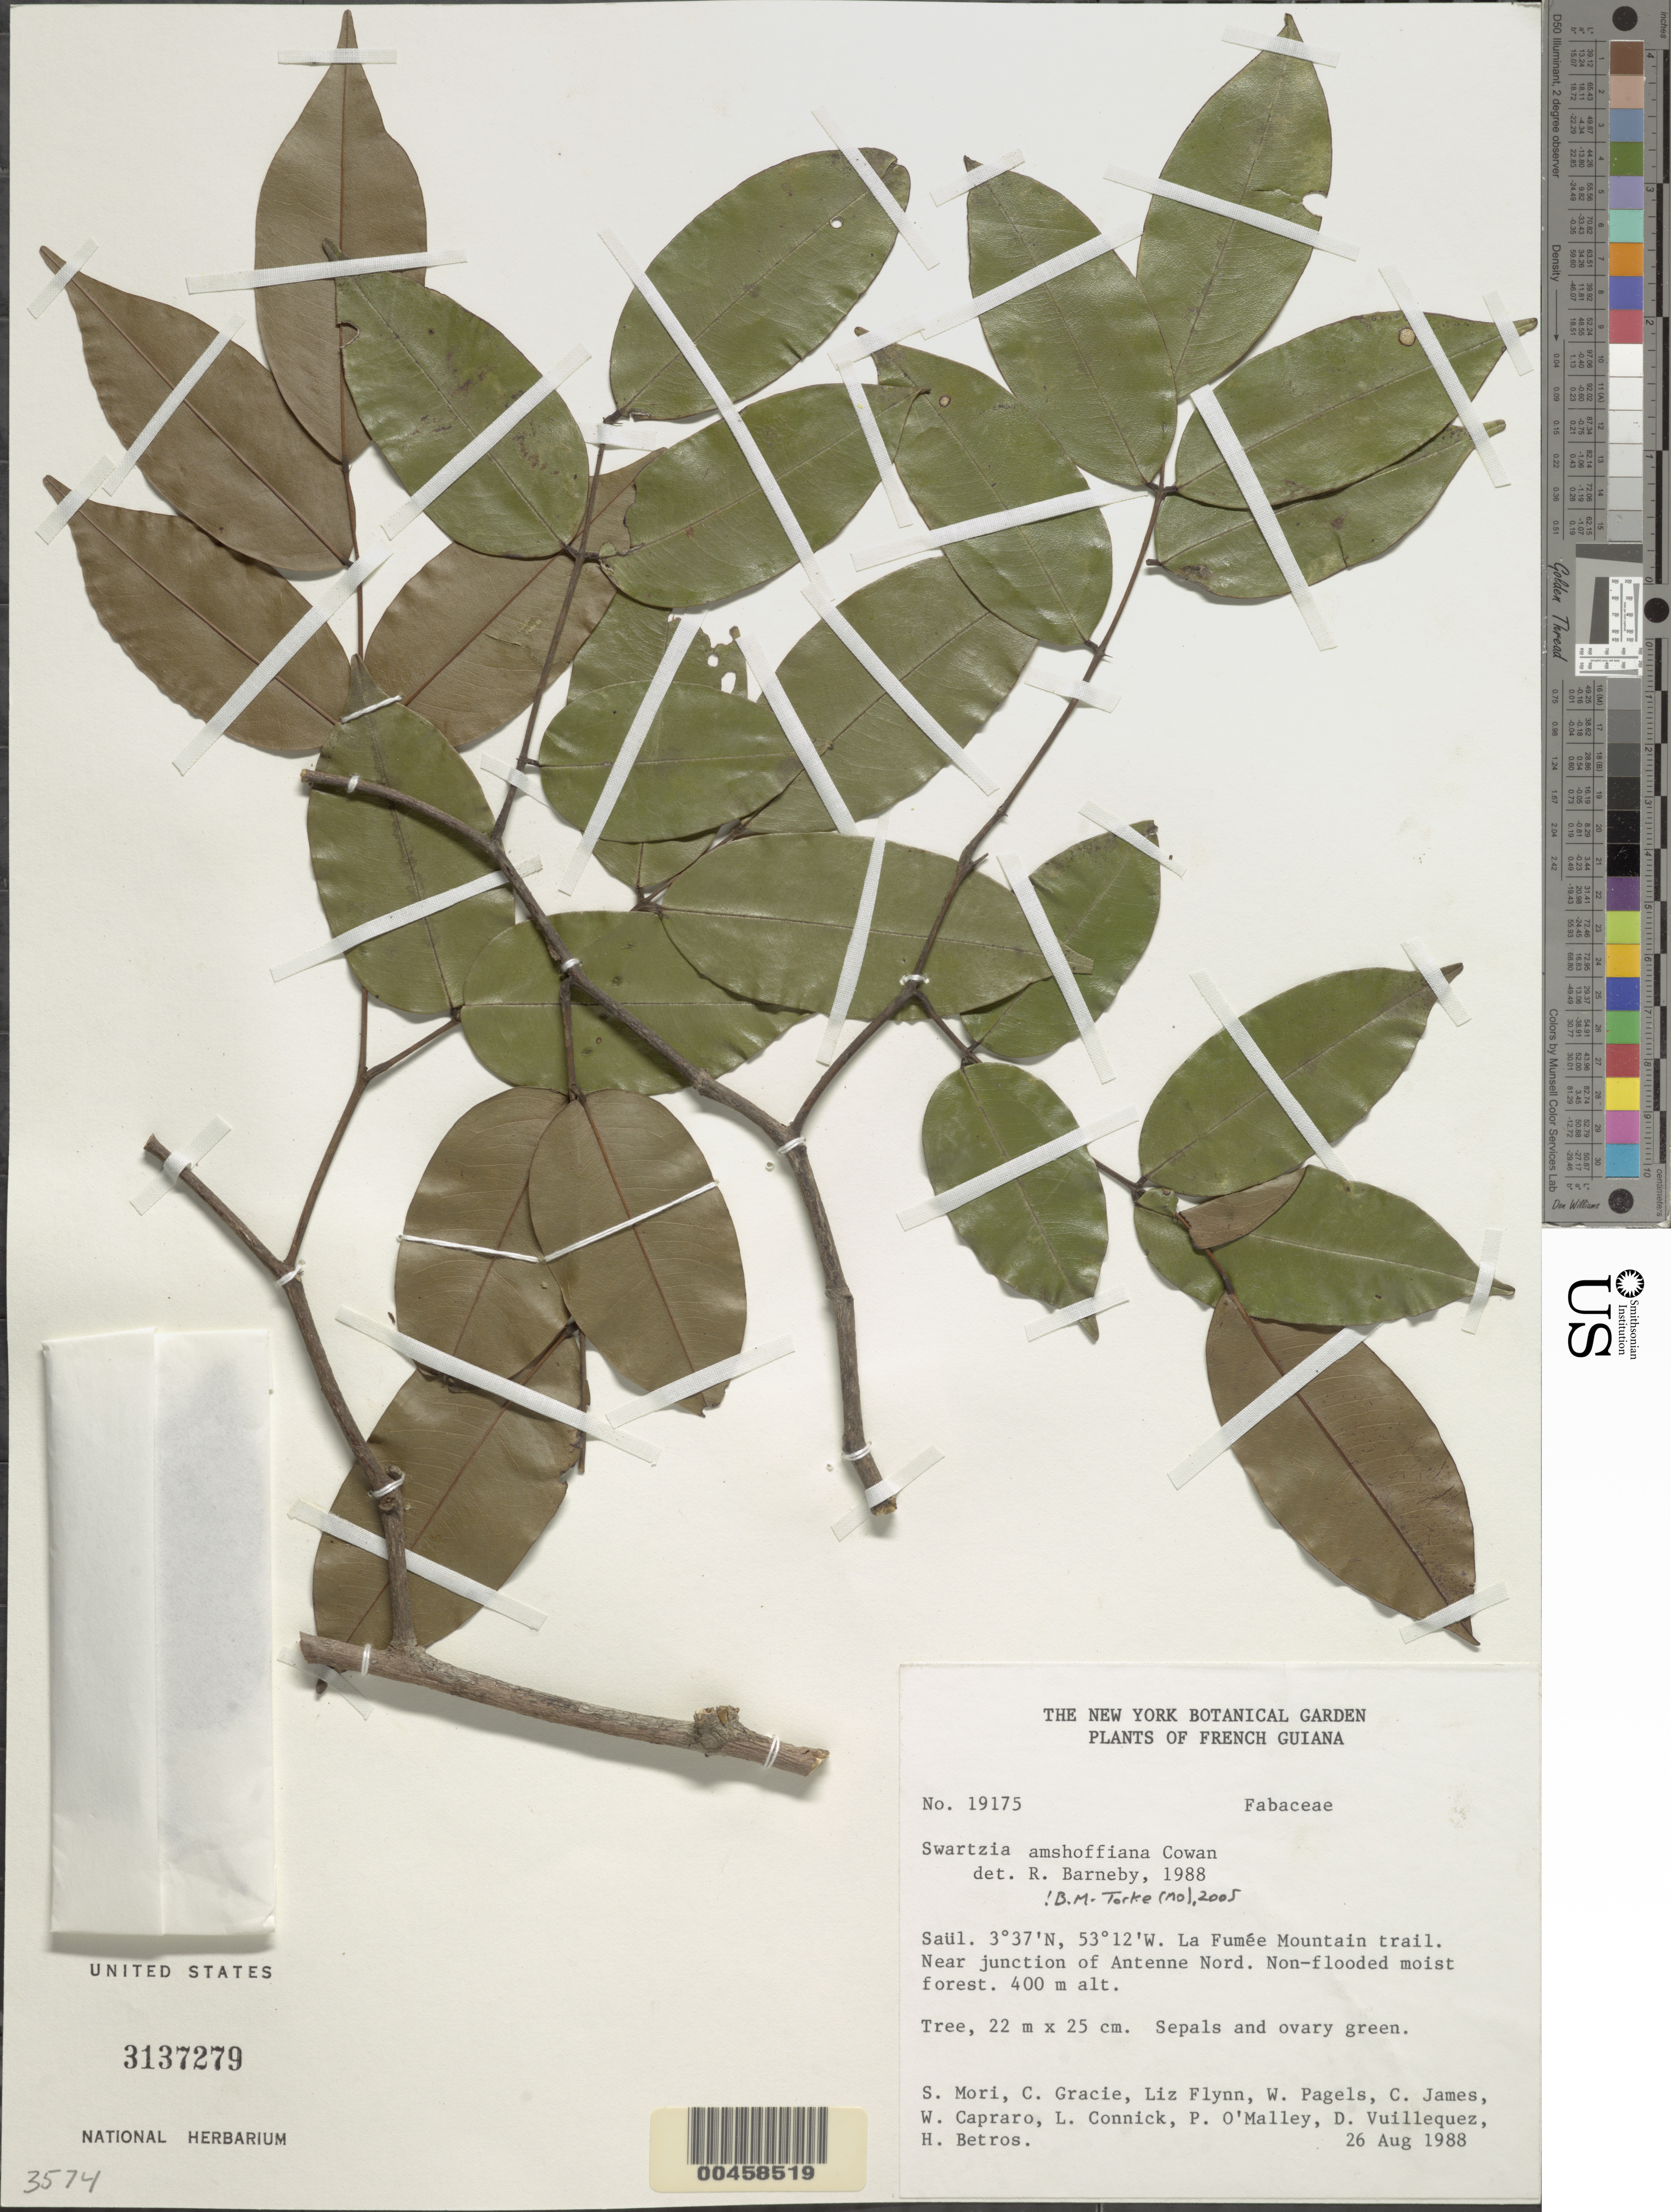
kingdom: Plantae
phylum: Tracheophyta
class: Magnoliopsida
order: Fabales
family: Fabaceae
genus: Swartzia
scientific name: Swartzia amshoffiana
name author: R.S. Cowan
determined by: Barneby, Rupert C., (NY)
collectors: S. Mori, C. A. Gracie, L. Flynn, W. Pagels, C. James, W. Capraro, L. Conneck, P. O'Malley, P. O'Malley & H. Betros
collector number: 19175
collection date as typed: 26 Aug 1988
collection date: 1988-08-26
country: French Guiana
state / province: Saint-Laurent-du-Maroni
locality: Saul; la fumee mountain trail; near junction of antenne nord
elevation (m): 400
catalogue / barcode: US 3137279